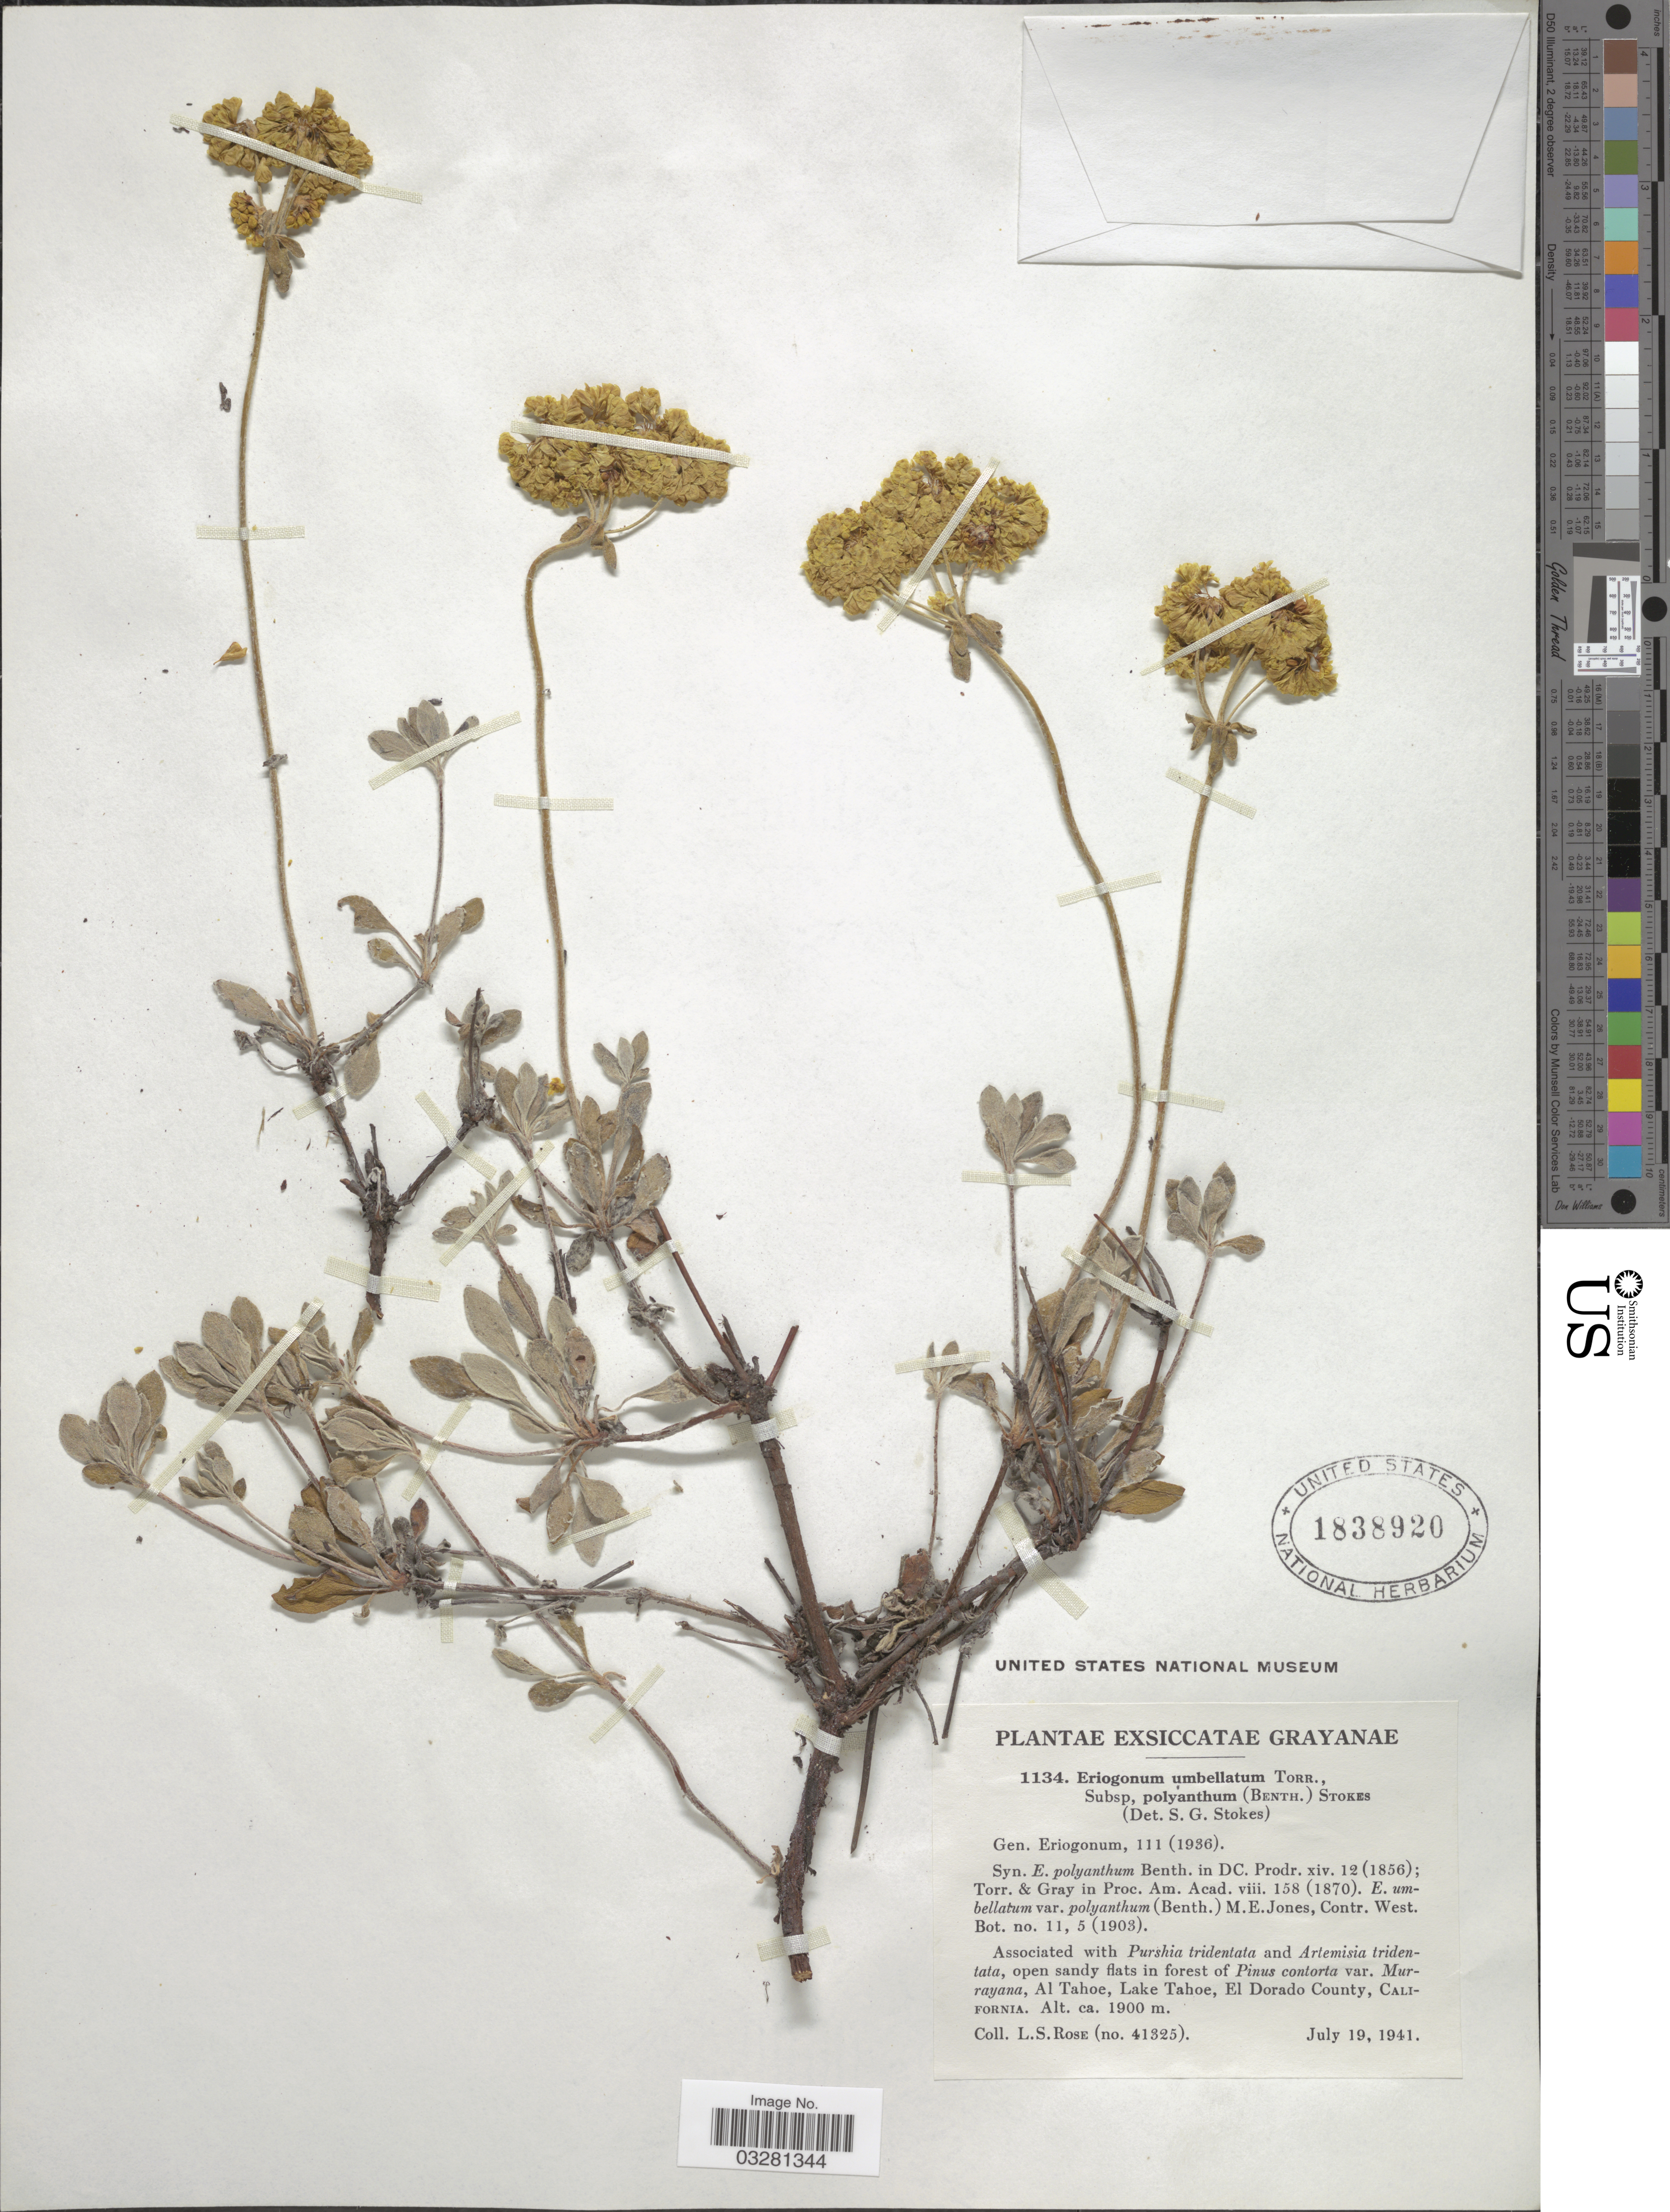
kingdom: Plantae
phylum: Tracheophyta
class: Magnoliopsida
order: Caryophyllales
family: Polygonaceae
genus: Eriogonum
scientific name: Eriogonum umbellatum var. umbellatum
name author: Torr.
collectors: L. S. Rose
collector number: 41325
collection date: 1941-07-19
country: United States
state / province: California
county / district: El Dorado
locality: Al Tahoe, Lake Tahoe, El Dorado County.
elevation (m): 1900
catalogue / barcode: US 1838920